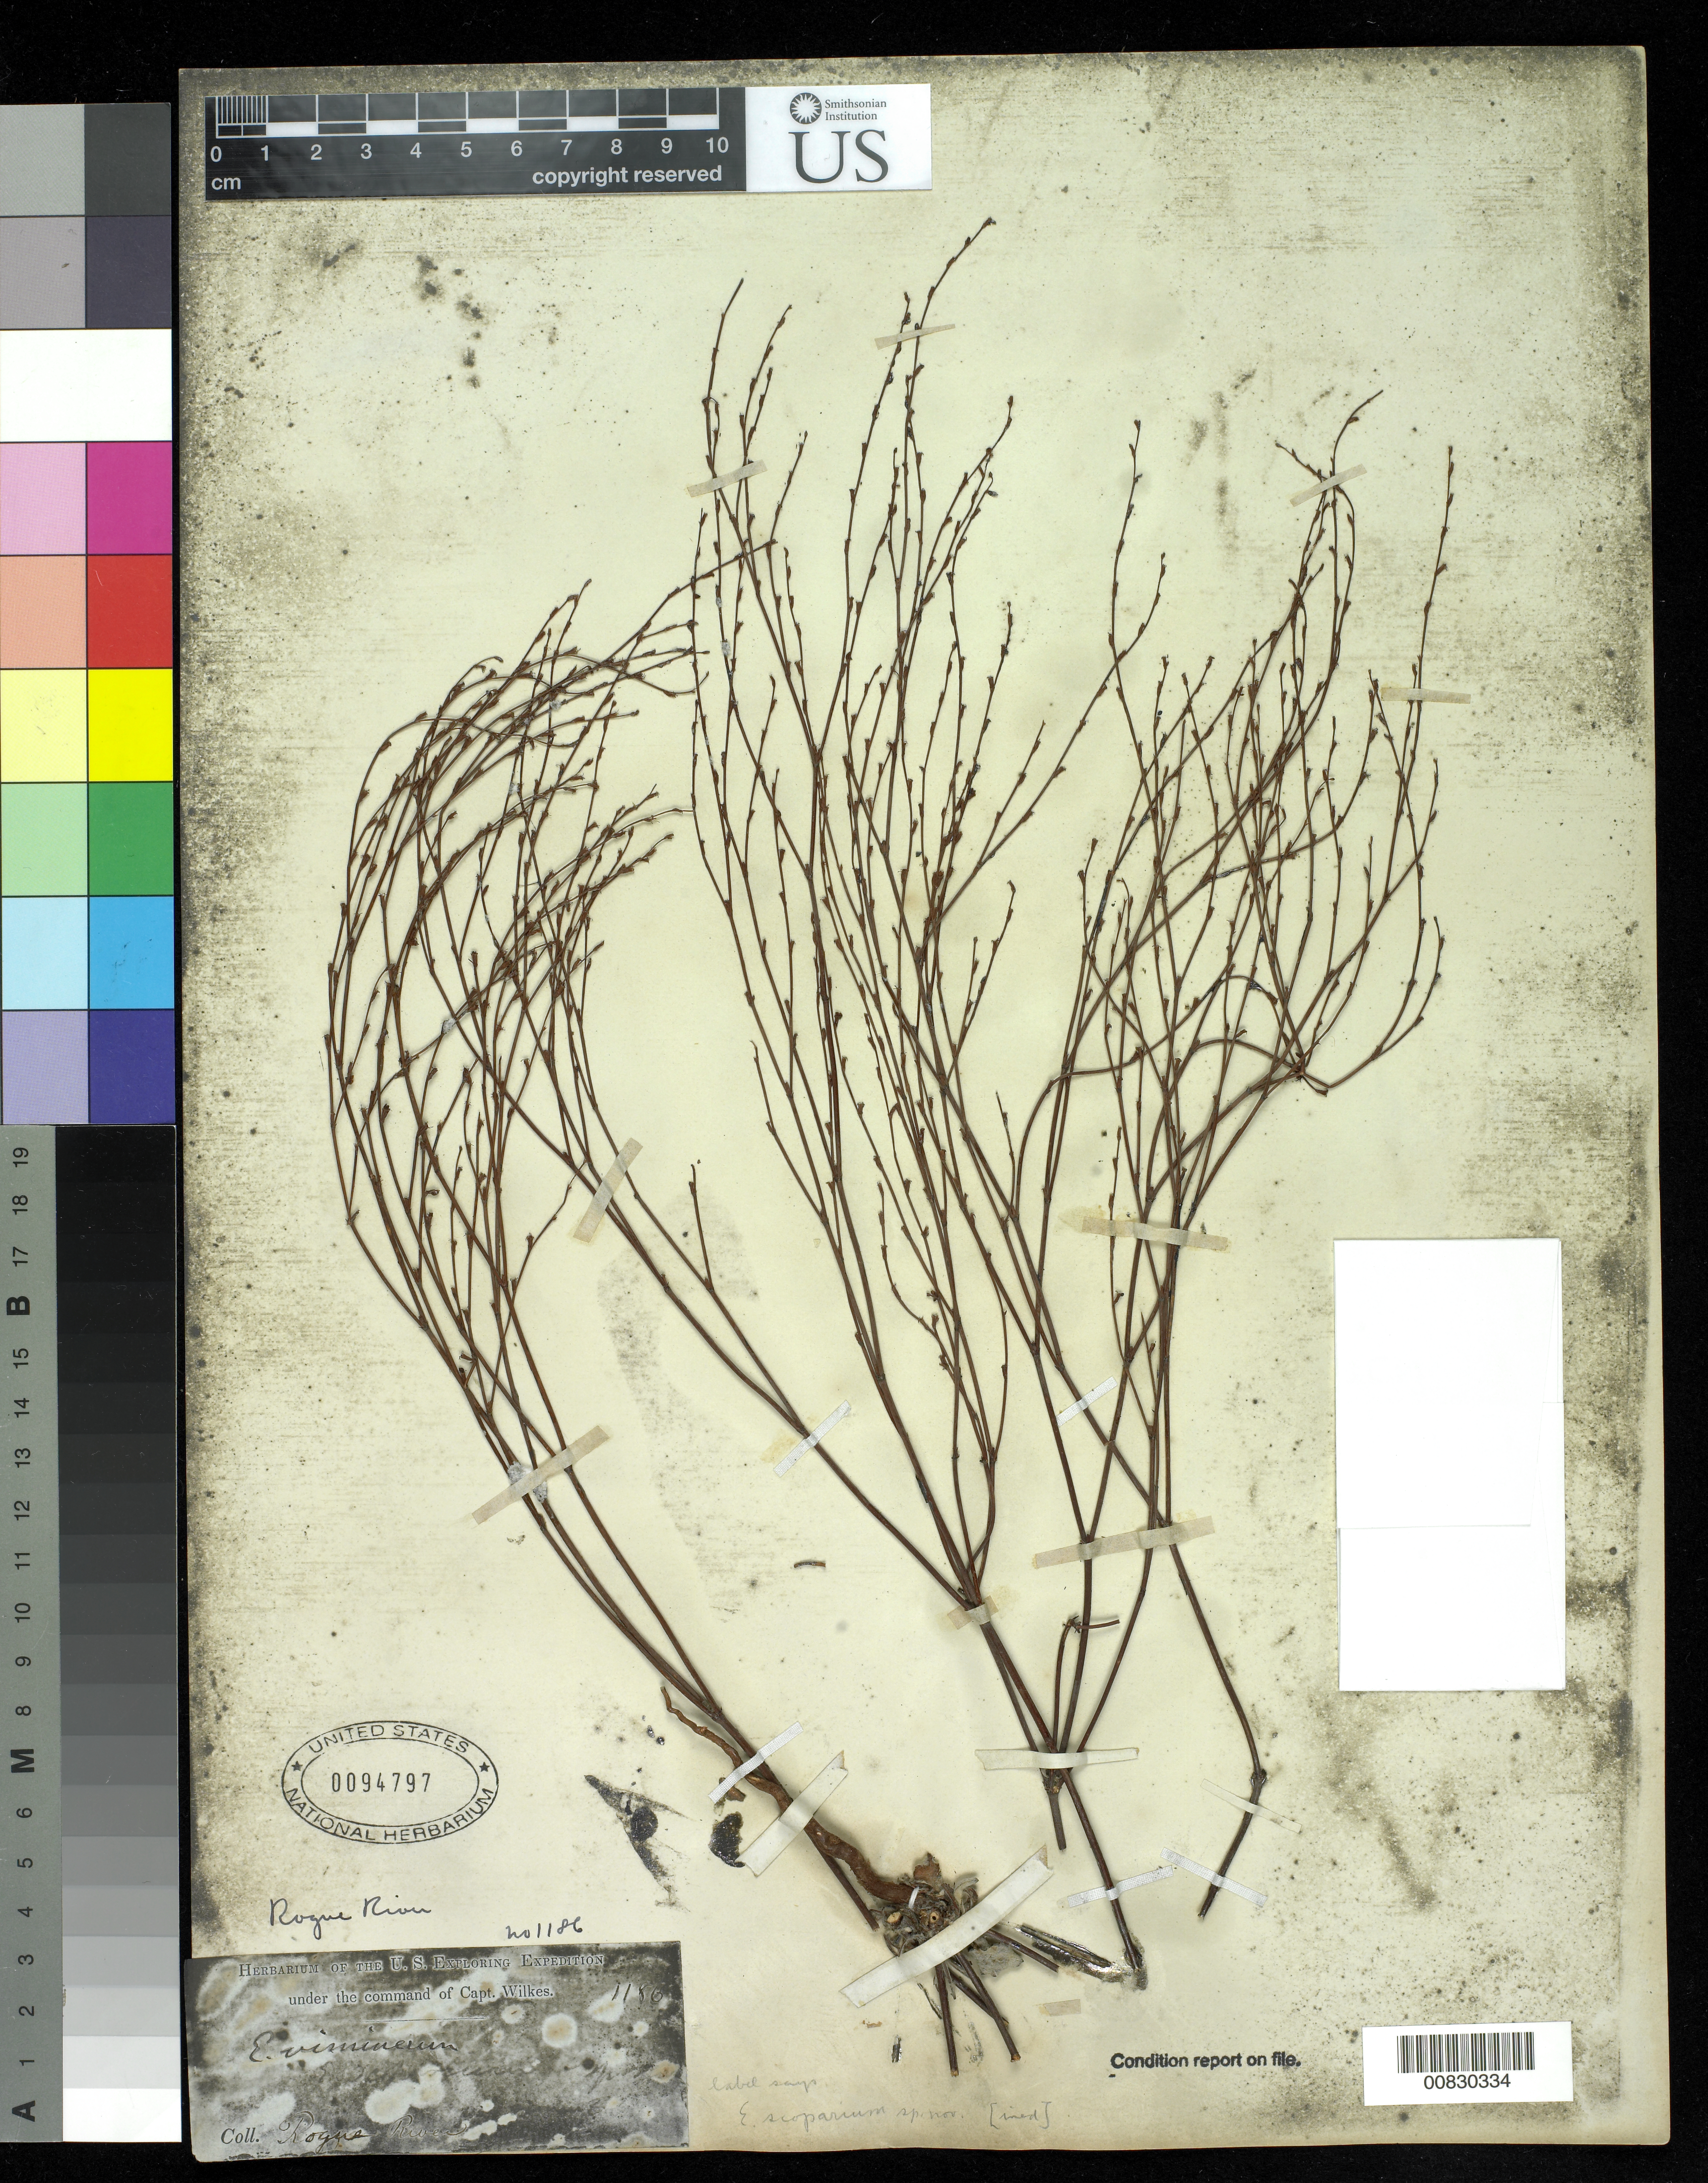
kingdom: Plantae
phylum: Tracheophyta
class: Magnoliopsida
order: Caryophyllales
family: Polygonaceae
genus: Eriogonum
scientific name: Eriogonum vimineum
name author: Douglas ex Benth.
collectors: Wilkes Explor. Exped.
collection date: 1838/1842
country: United States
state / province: Oregon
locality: Rogue River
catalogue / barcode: US 94797